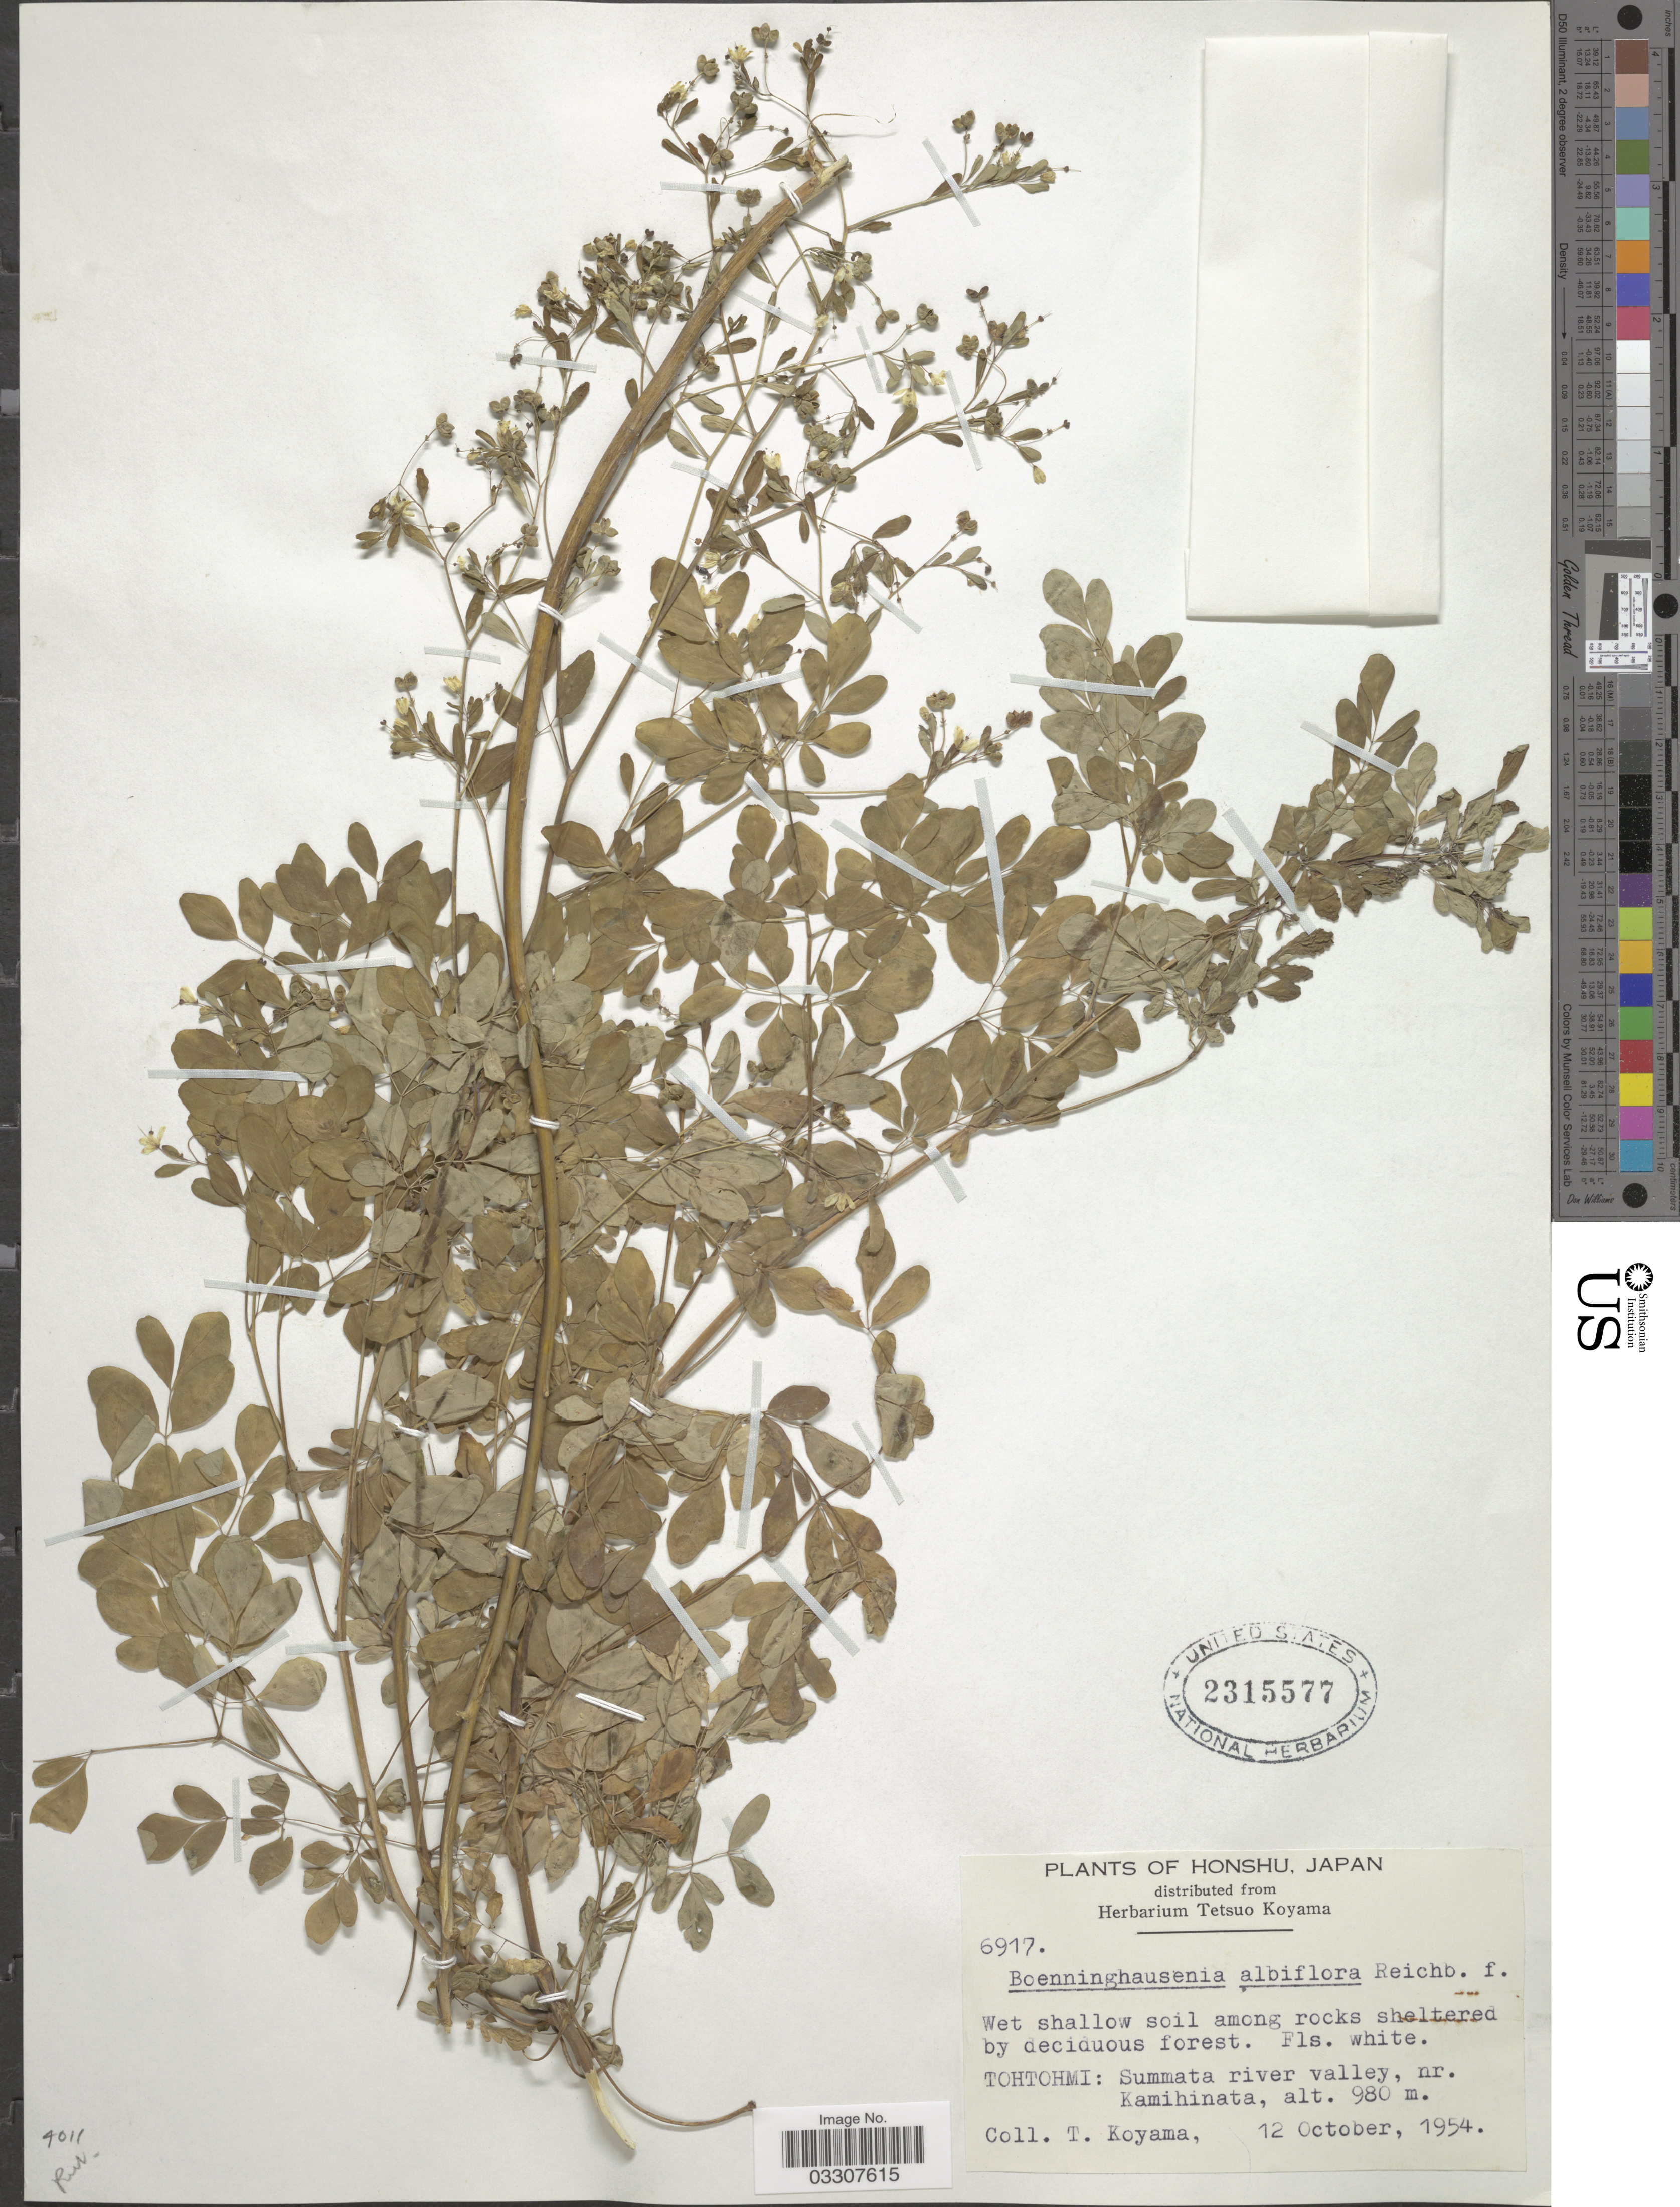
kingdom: Plantae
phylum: Tracheophyta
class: Magnoliopsida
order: Sapindales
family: Rutaceae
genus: Boenninghausenia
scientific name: Boenninghausenia albiflora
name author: (Hook.) Meisn.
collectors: T. Koyama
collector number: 6917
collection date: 1954-10-12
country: Japan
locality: Hons Tohtohmi: Summata river valley, nr. Kamihinata.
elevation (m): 980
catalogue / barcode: US 2315577